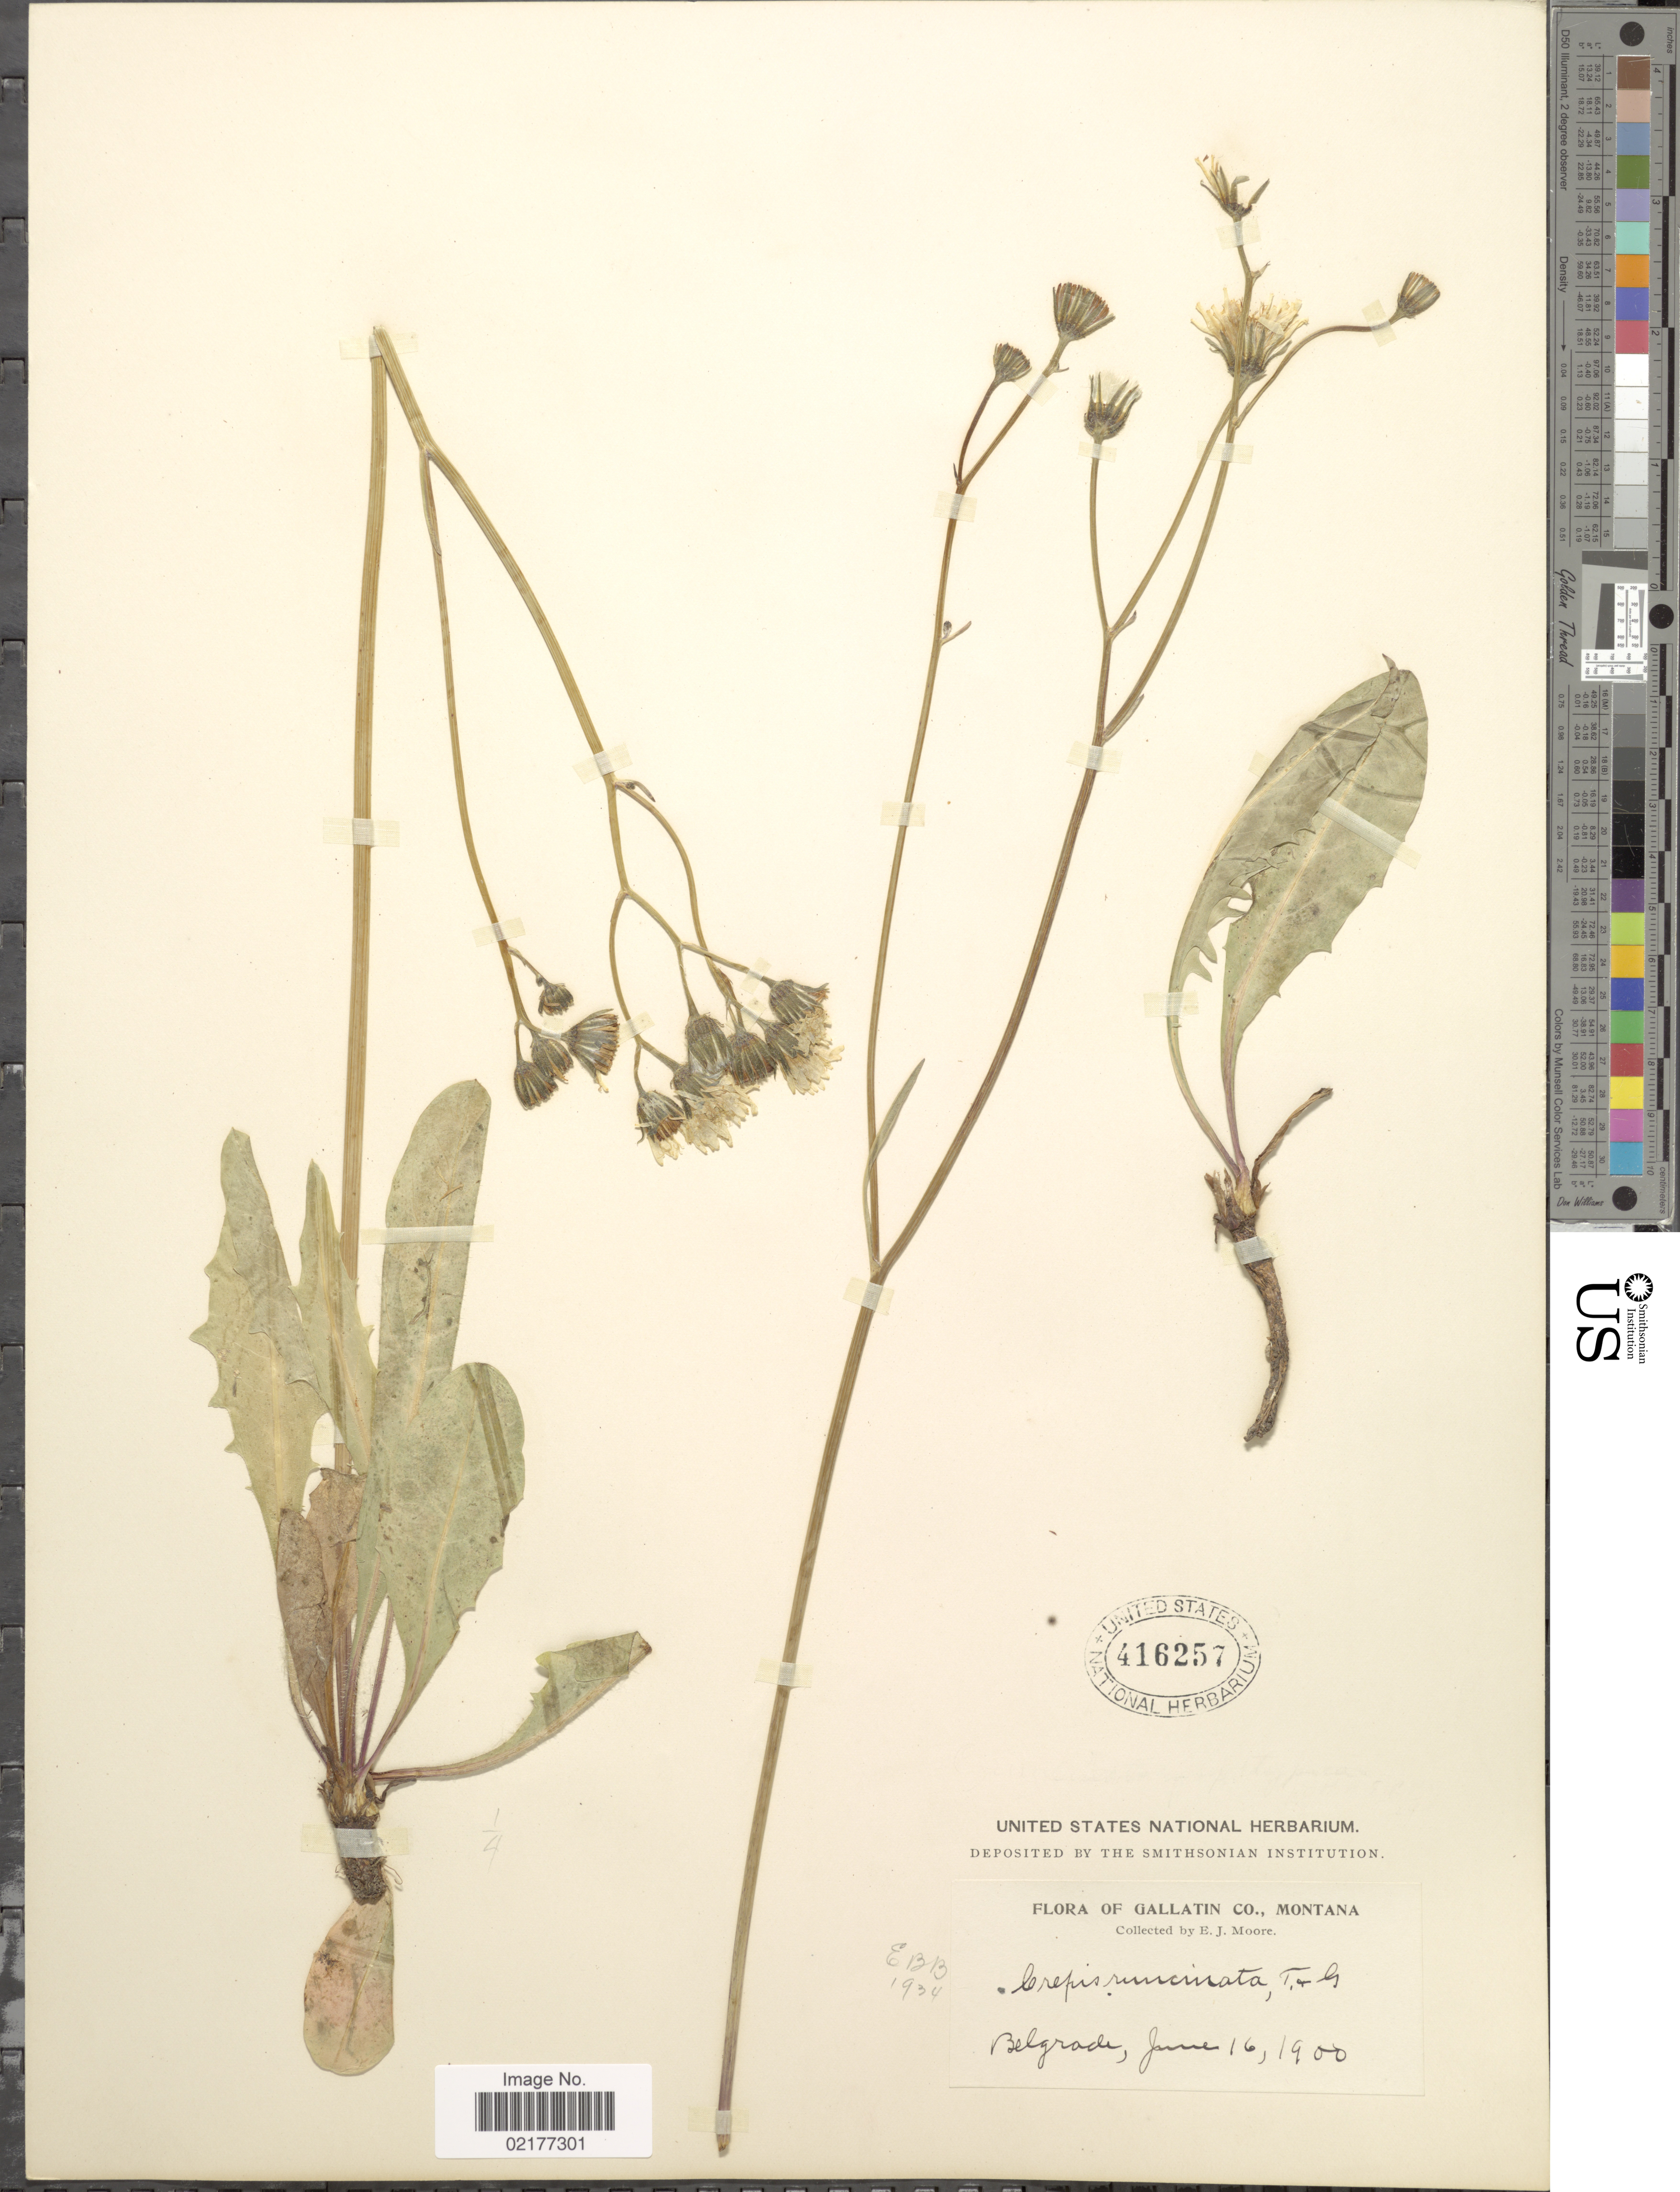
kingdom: Plantae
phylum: Tracheophyta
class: Magnoliopsida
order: Asterales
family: Asteraceae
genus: Crepis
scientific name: Crepis runcinata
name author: Torr. & A. Gray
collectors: E. Moore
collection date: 1900-06-16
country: United States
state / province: Montana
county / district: Gallatin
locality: Belgrade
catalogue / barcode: US 416257